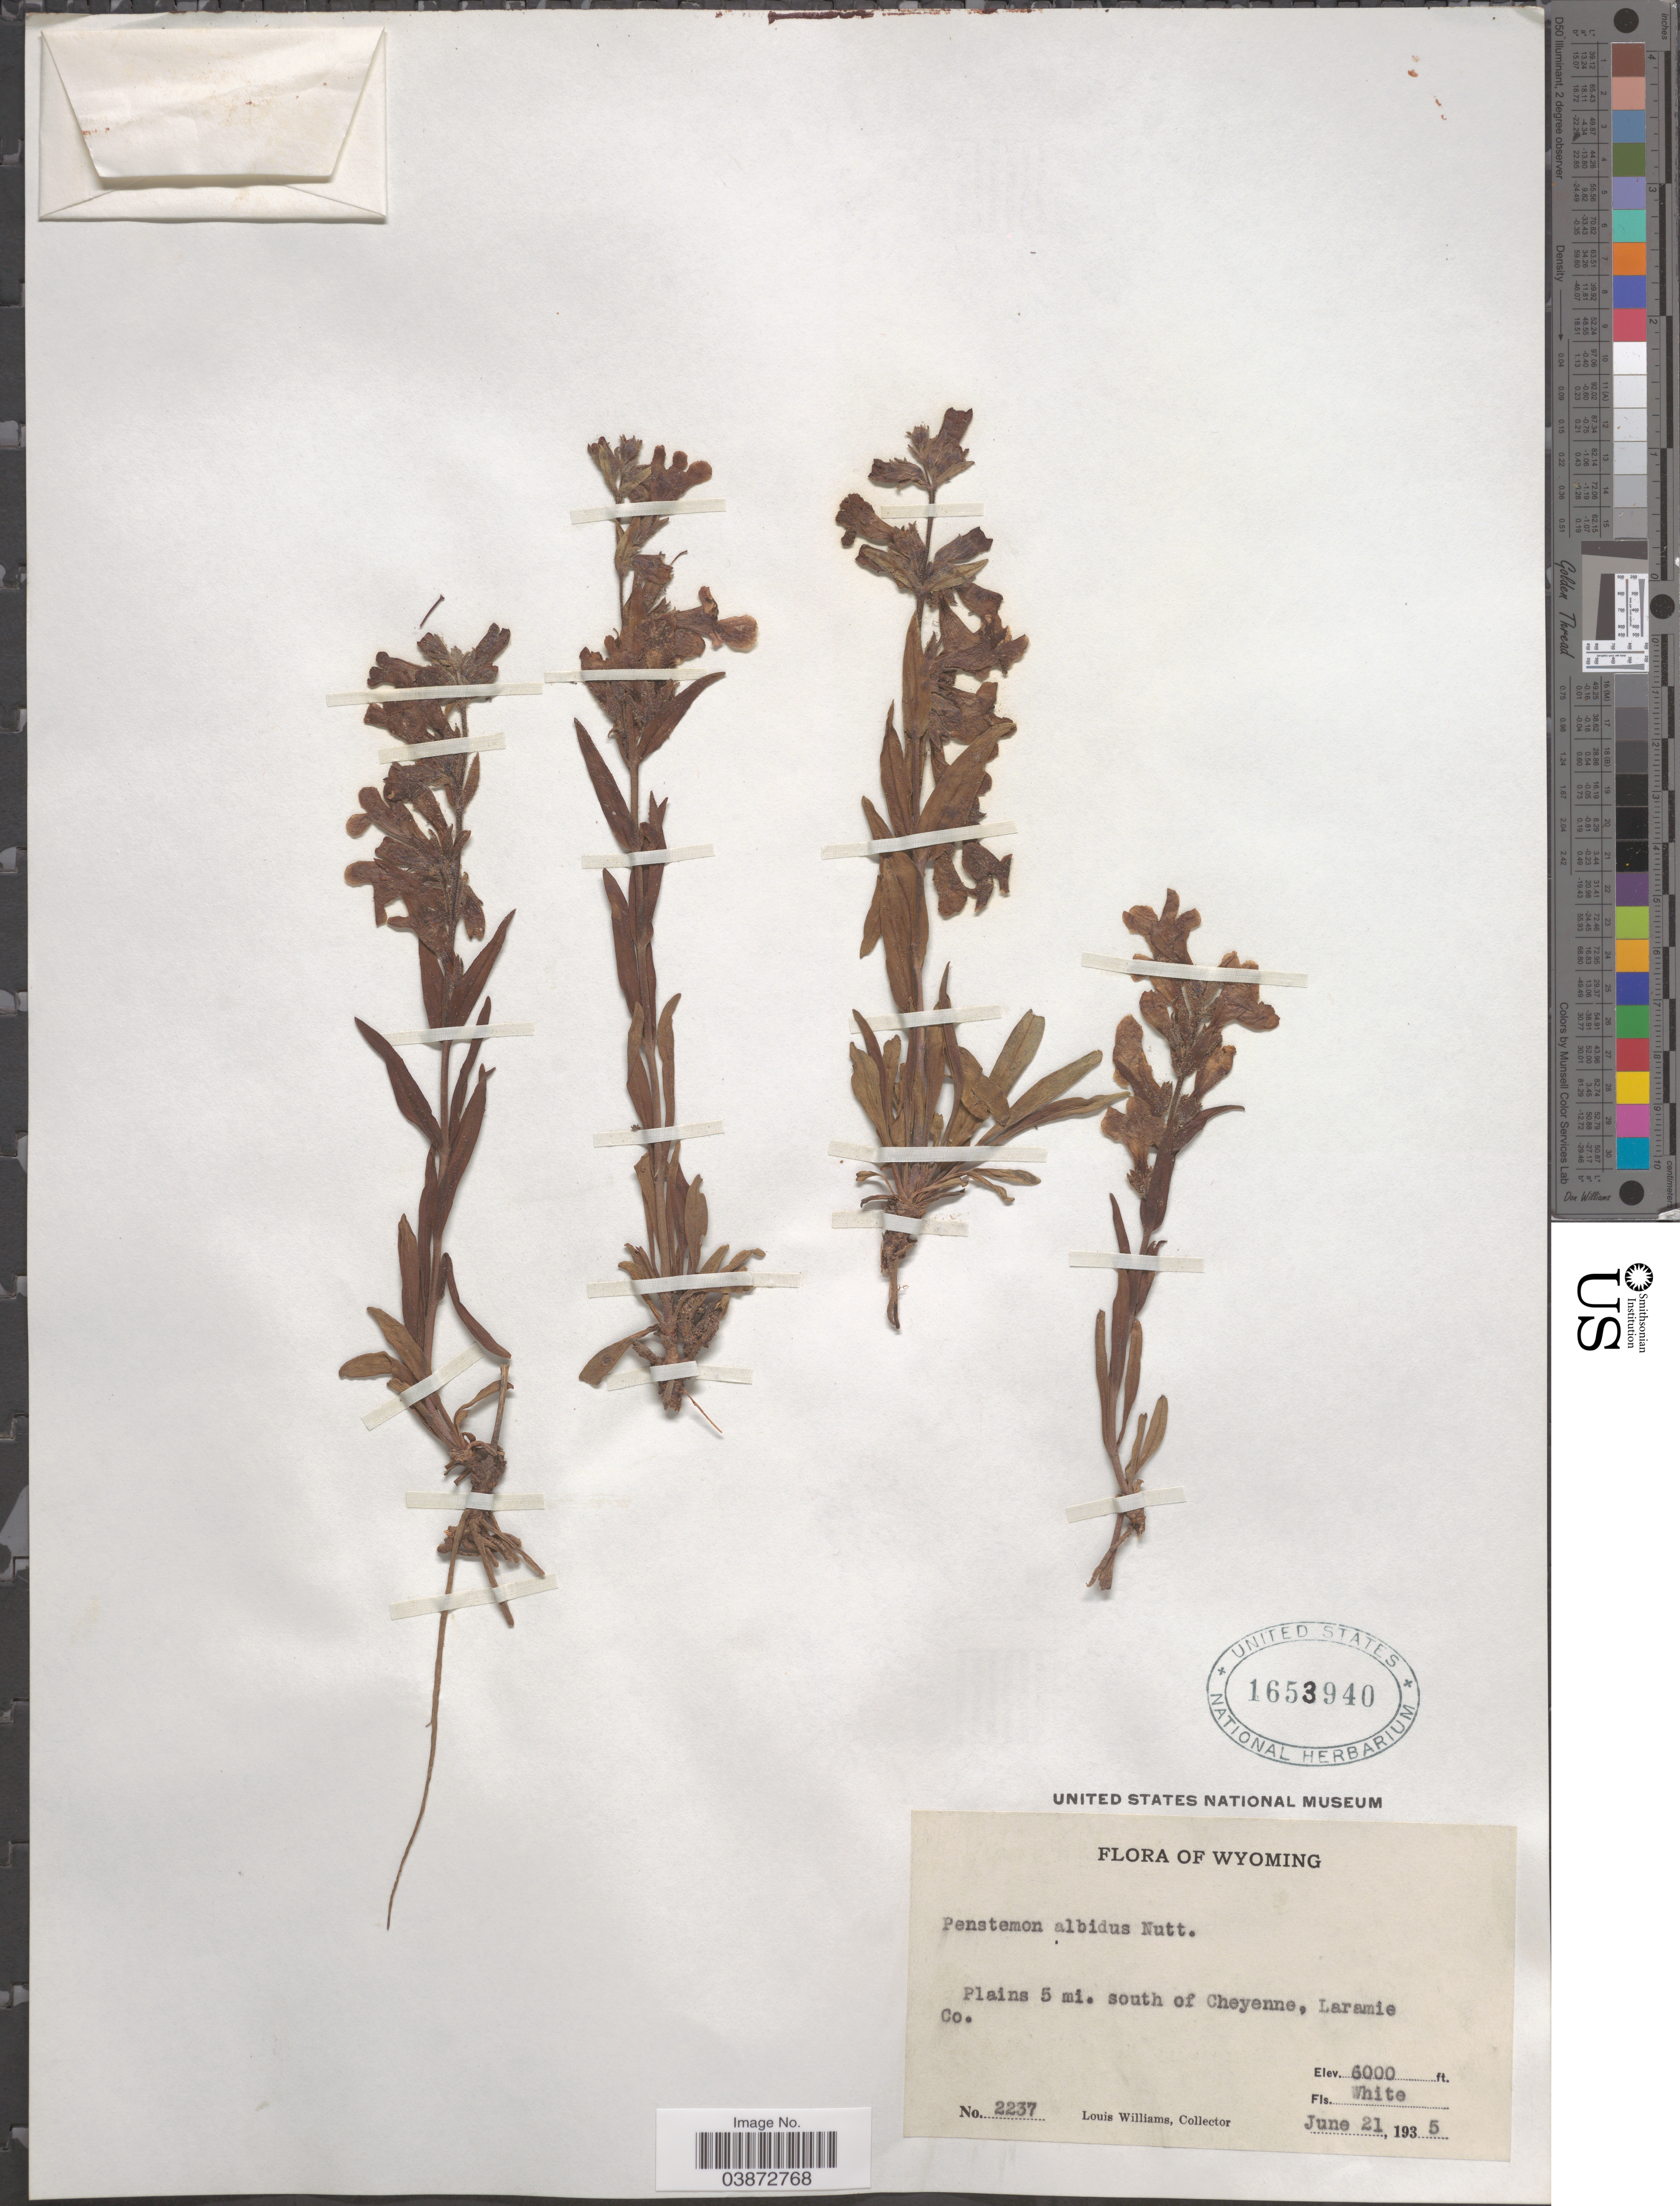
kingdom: Plantae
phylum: Tracheophyta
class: Magnoliopsida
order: Lamiales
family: Plantaginaceae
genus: Penstemon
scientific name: Penstemon albidus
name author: Nutt.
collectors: L. O. Williams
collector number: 2237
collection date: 1935-06-21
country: United States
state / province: Wyoming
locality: Plains 5 mi. south of Cheyenne, Laramie Co.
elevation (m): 1829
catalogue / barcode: US 1653940